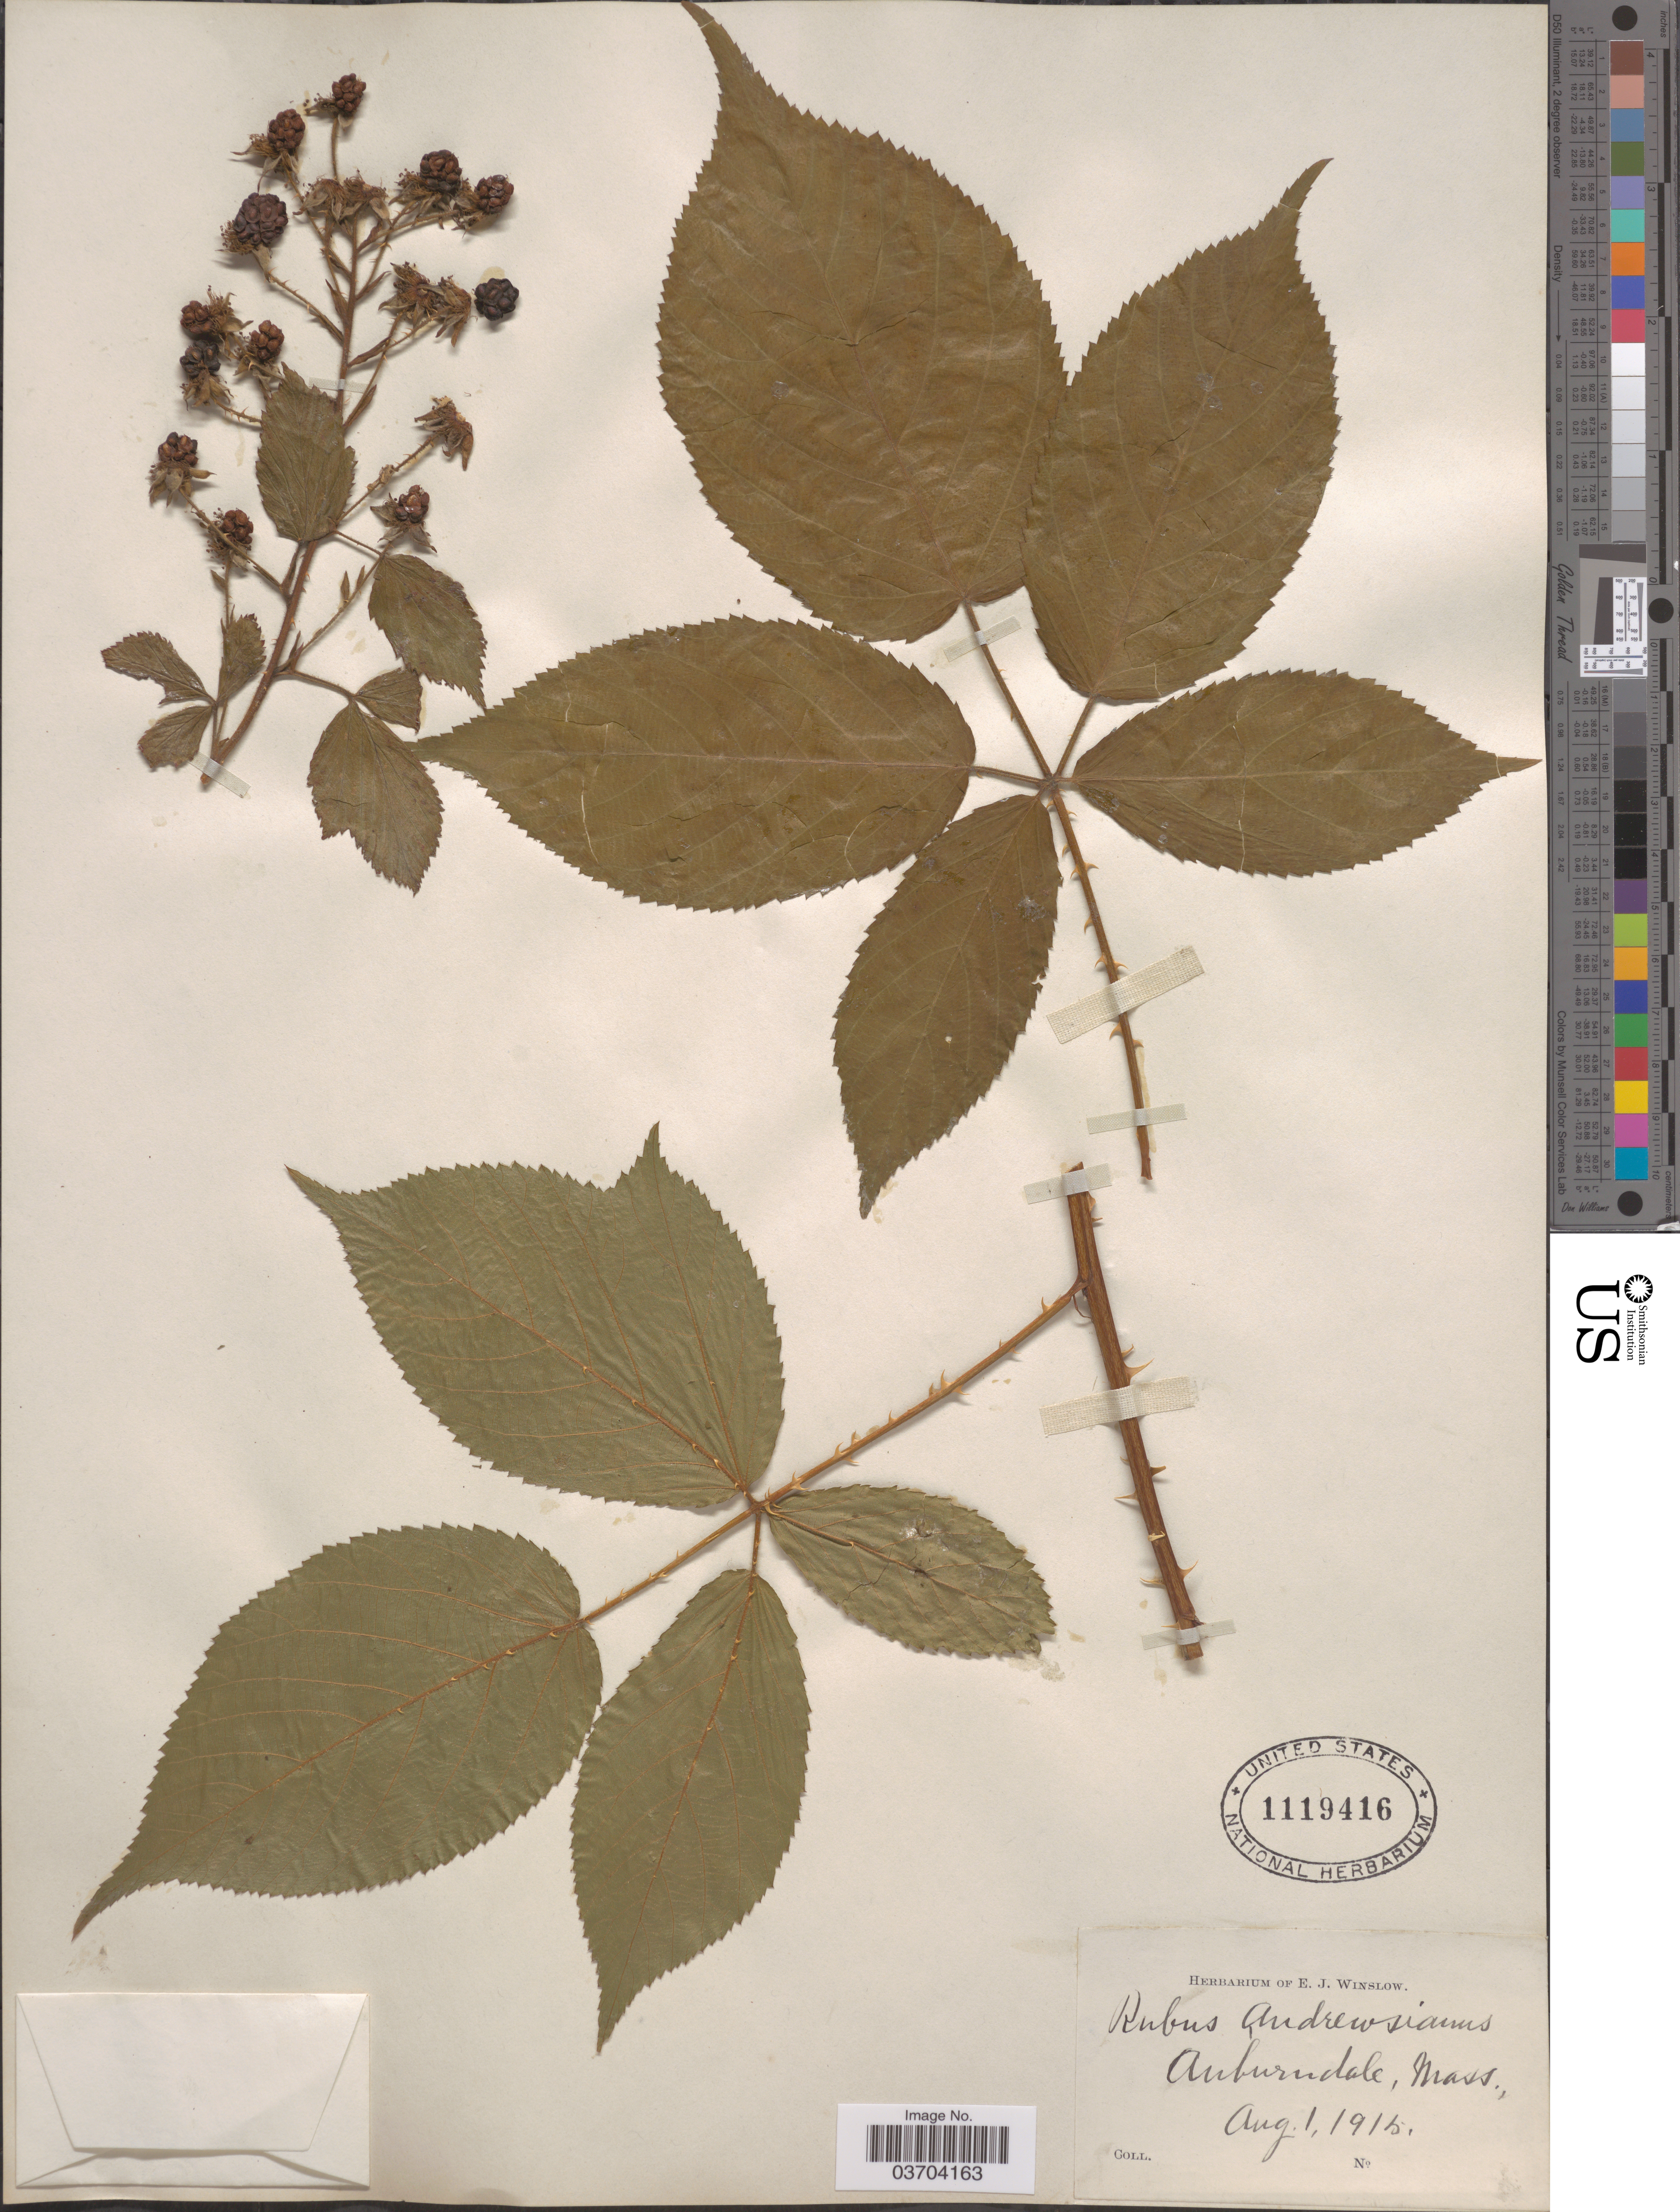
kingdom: Plantae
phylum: Tracheophyta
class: Magnoliopsida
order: Rosales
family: Rosaceae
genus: Rubus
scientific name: Rubus andrewsianus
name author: Blanch.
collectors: ex herb. E. J. Winslow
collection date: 1915-08-01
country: United States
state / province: Massachusetts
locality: Auburndale.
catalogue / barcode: US 1119416